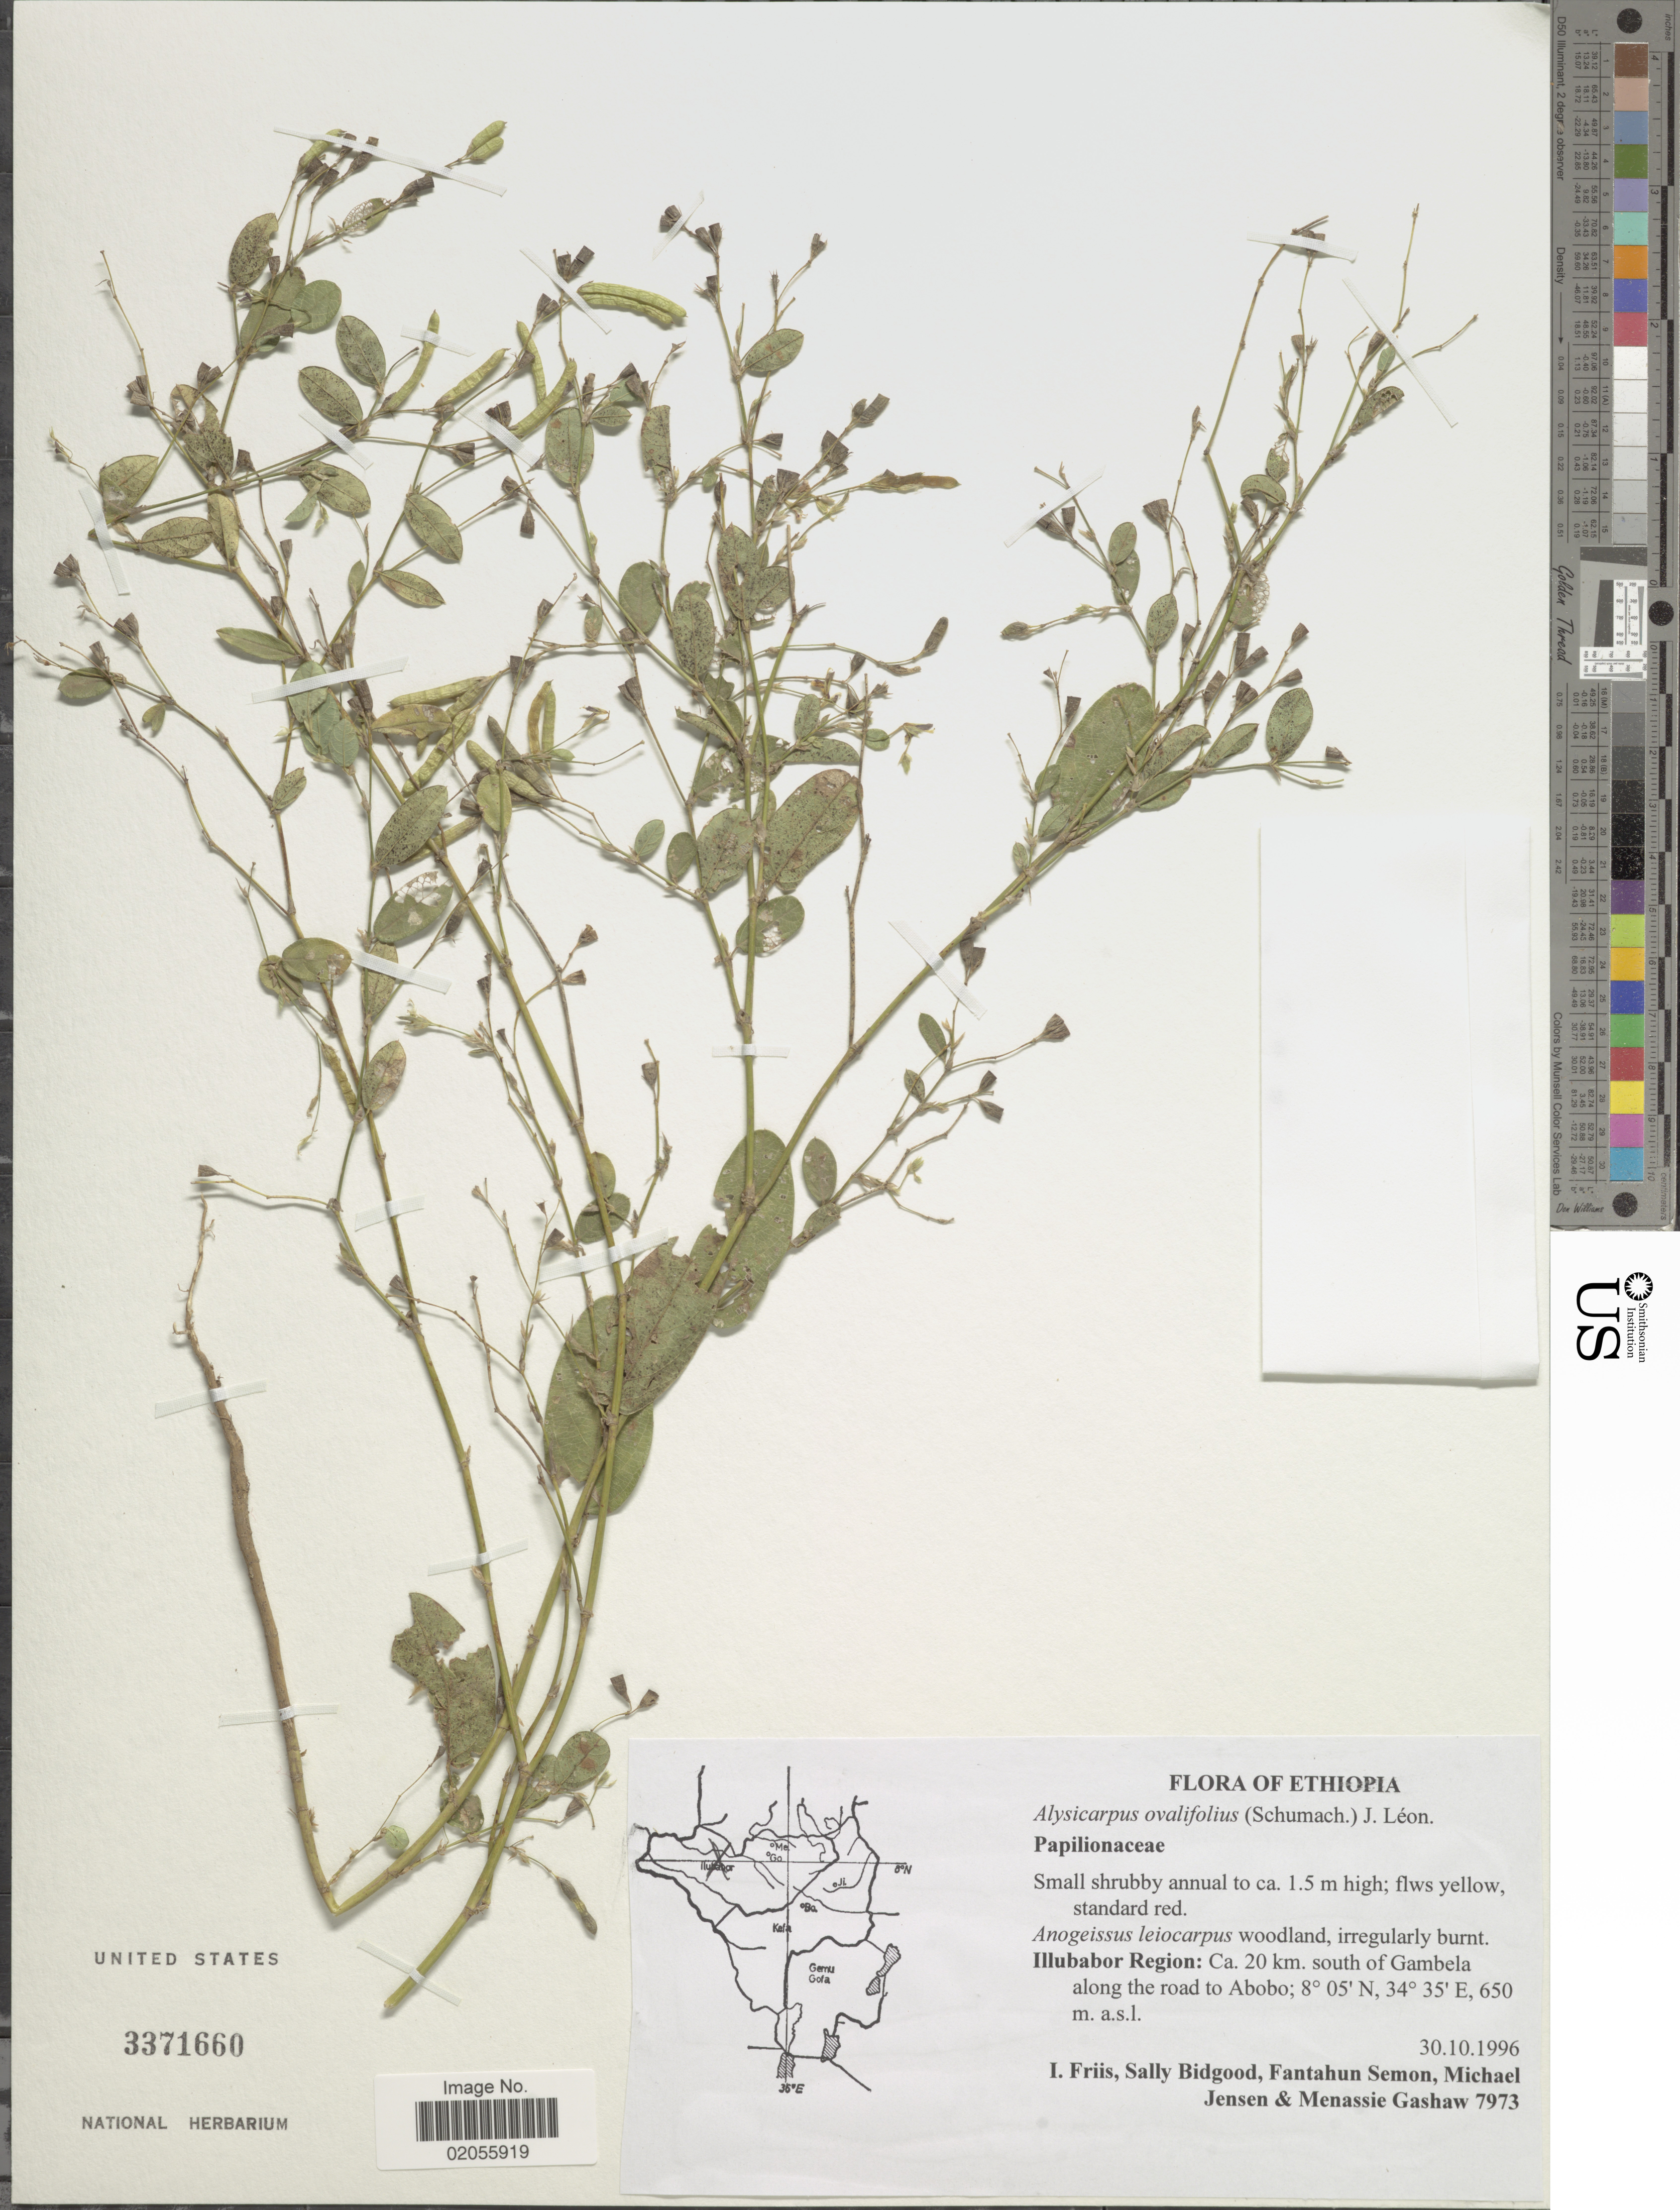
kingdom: Plantae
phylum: Tracheophyta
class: Magnoliopsida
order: Fabales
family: Fabaceae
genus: Alysicarpus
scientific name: Alysicarpus ovalifolius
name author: (Schumach.) J. Léonard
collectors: I. Friis, S. Bidgood, F. Semon, M. Jensen & M. Gashaw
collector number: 7973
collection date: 1996-10-30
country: Ethiopia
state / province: Gambela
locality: Illubabor Region: ca. 20 km south of gambela alogn the road to Abobo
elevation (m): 650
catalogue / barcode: US 3371660